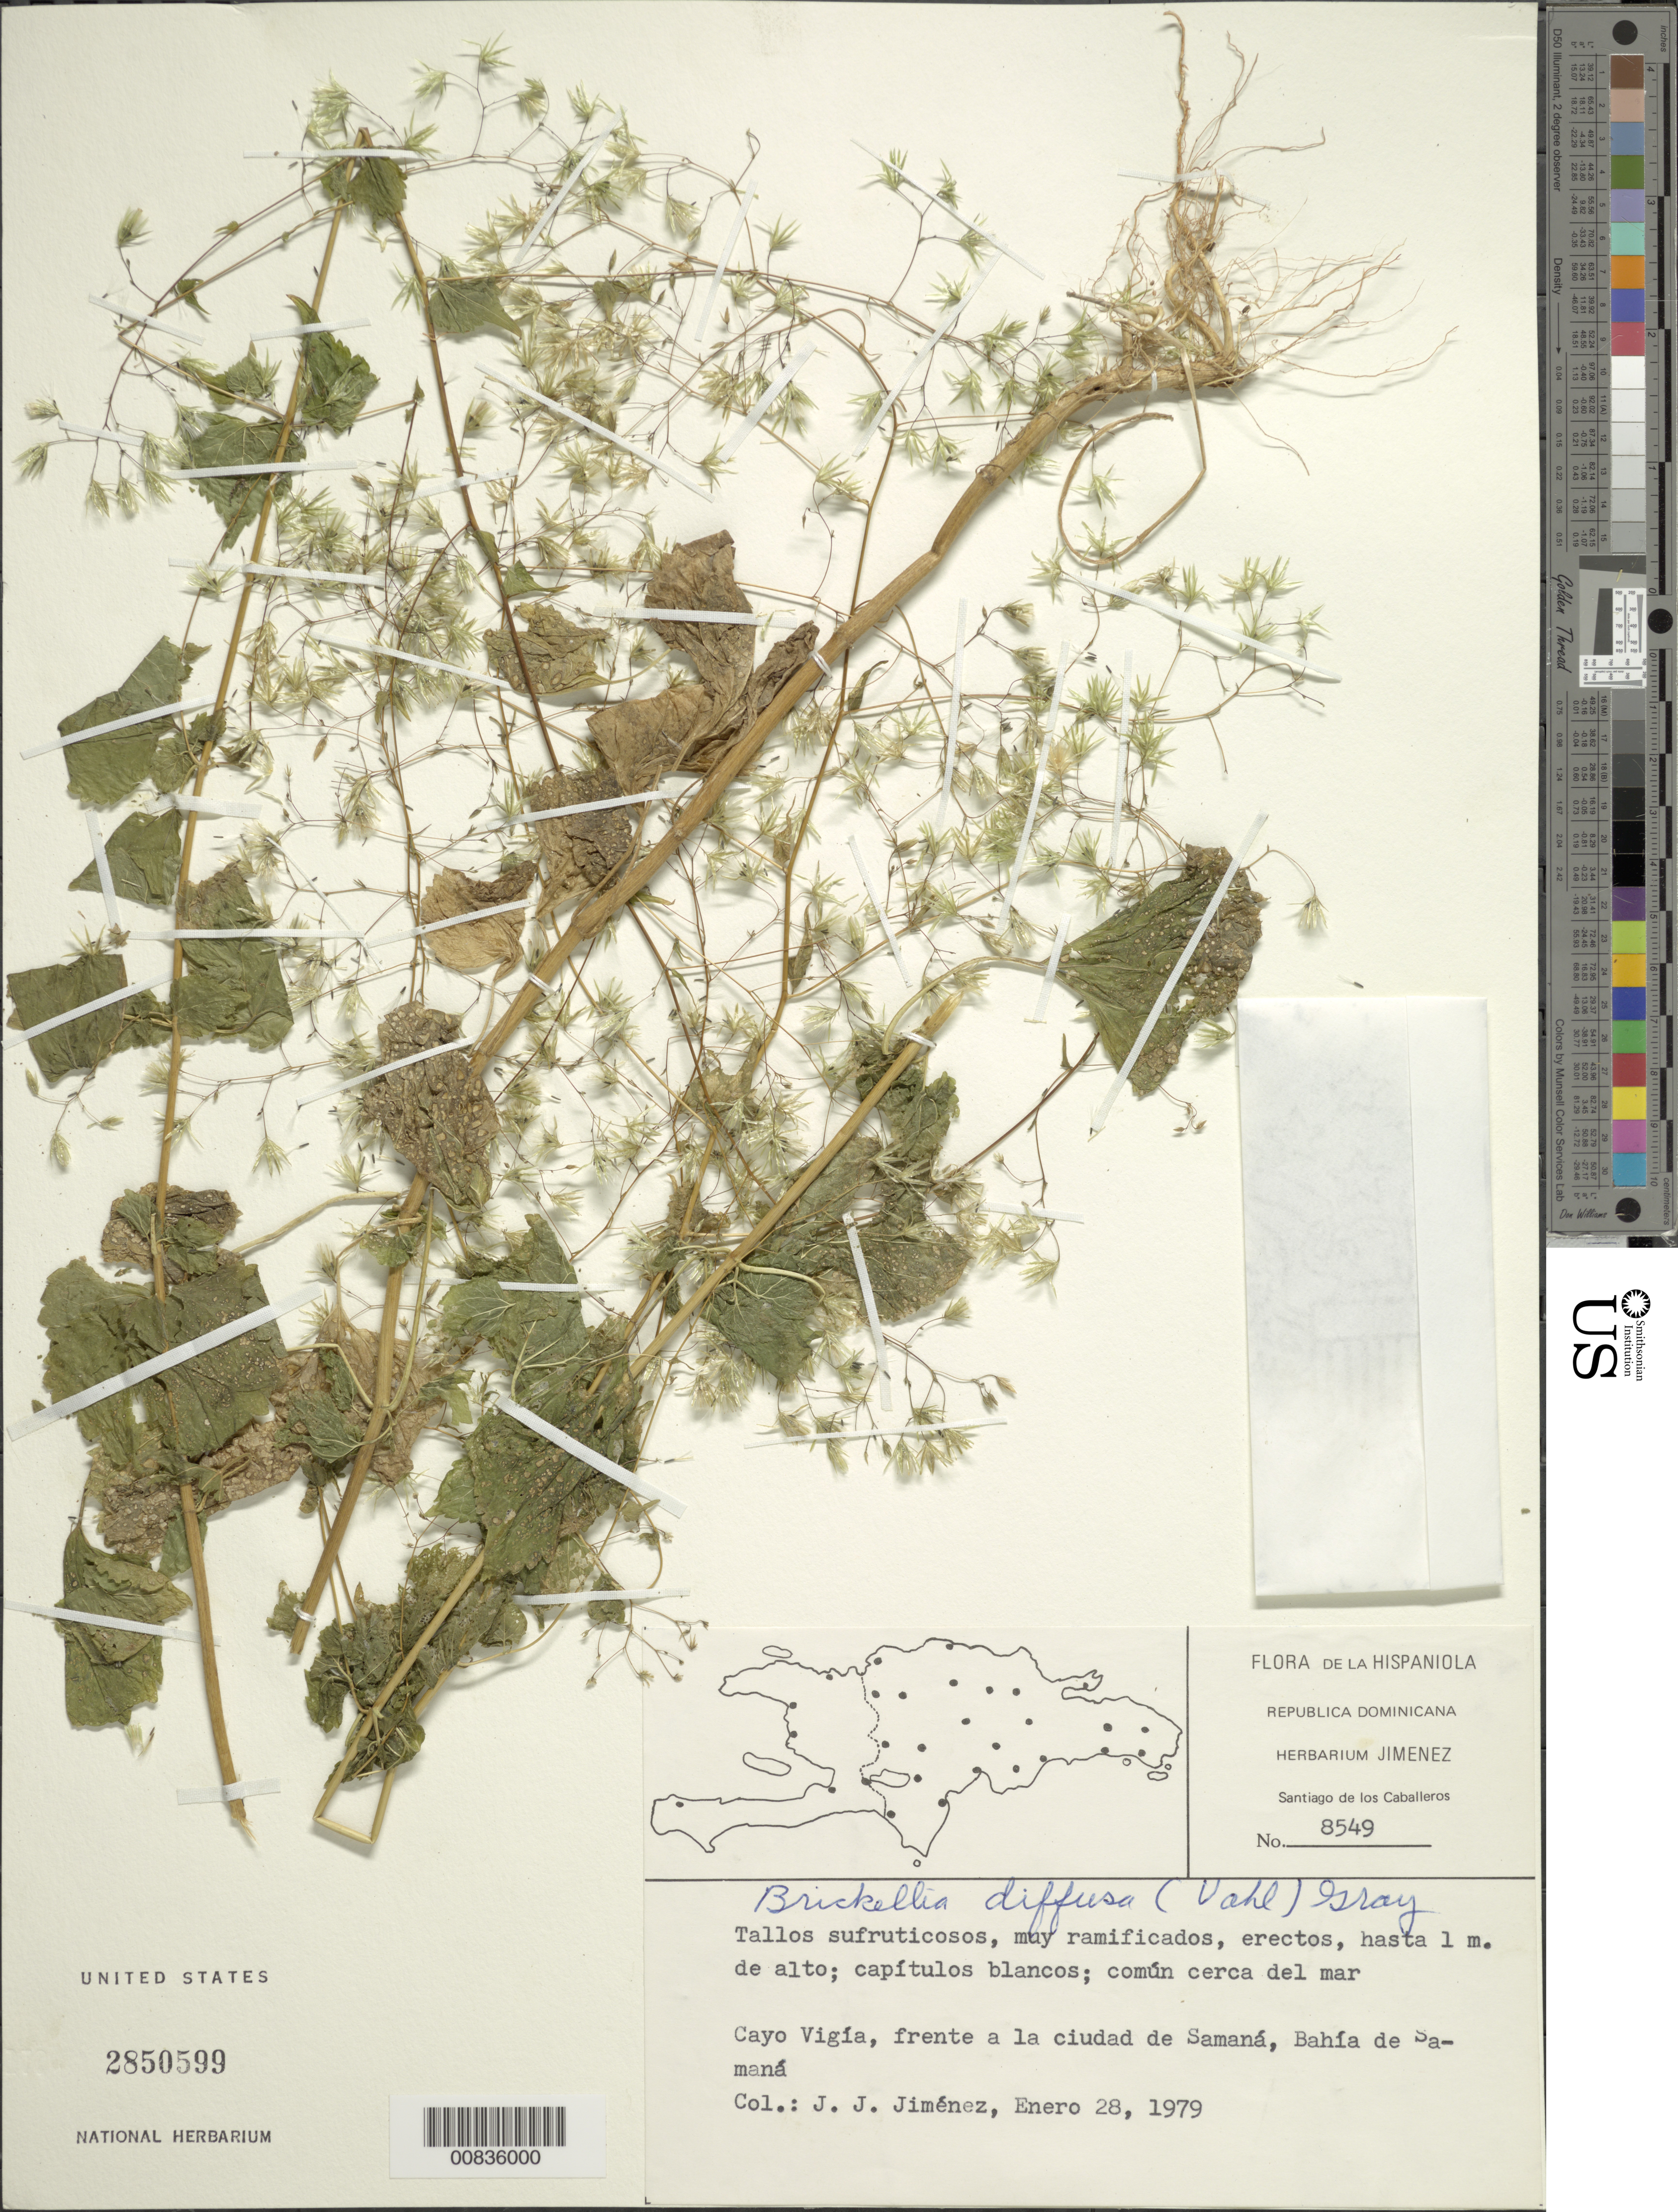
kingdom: Plantae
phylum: Tracheophyta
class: Magnoliopsida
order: Asterales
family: Asteraceae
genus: Brickellia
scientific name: Brickellia diffusa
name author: (Vahl) A. Gray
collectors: J. J. Jiménez Almonte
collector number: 8549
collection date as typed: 28 Jan 1979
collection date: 1979-01-28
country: Dominican Republic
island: Hispaniola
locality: Cayo Vigía, frente a la ciudad de Samaná, Bahía de Samaná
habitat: Cerac del mar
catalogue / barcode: US 2850599